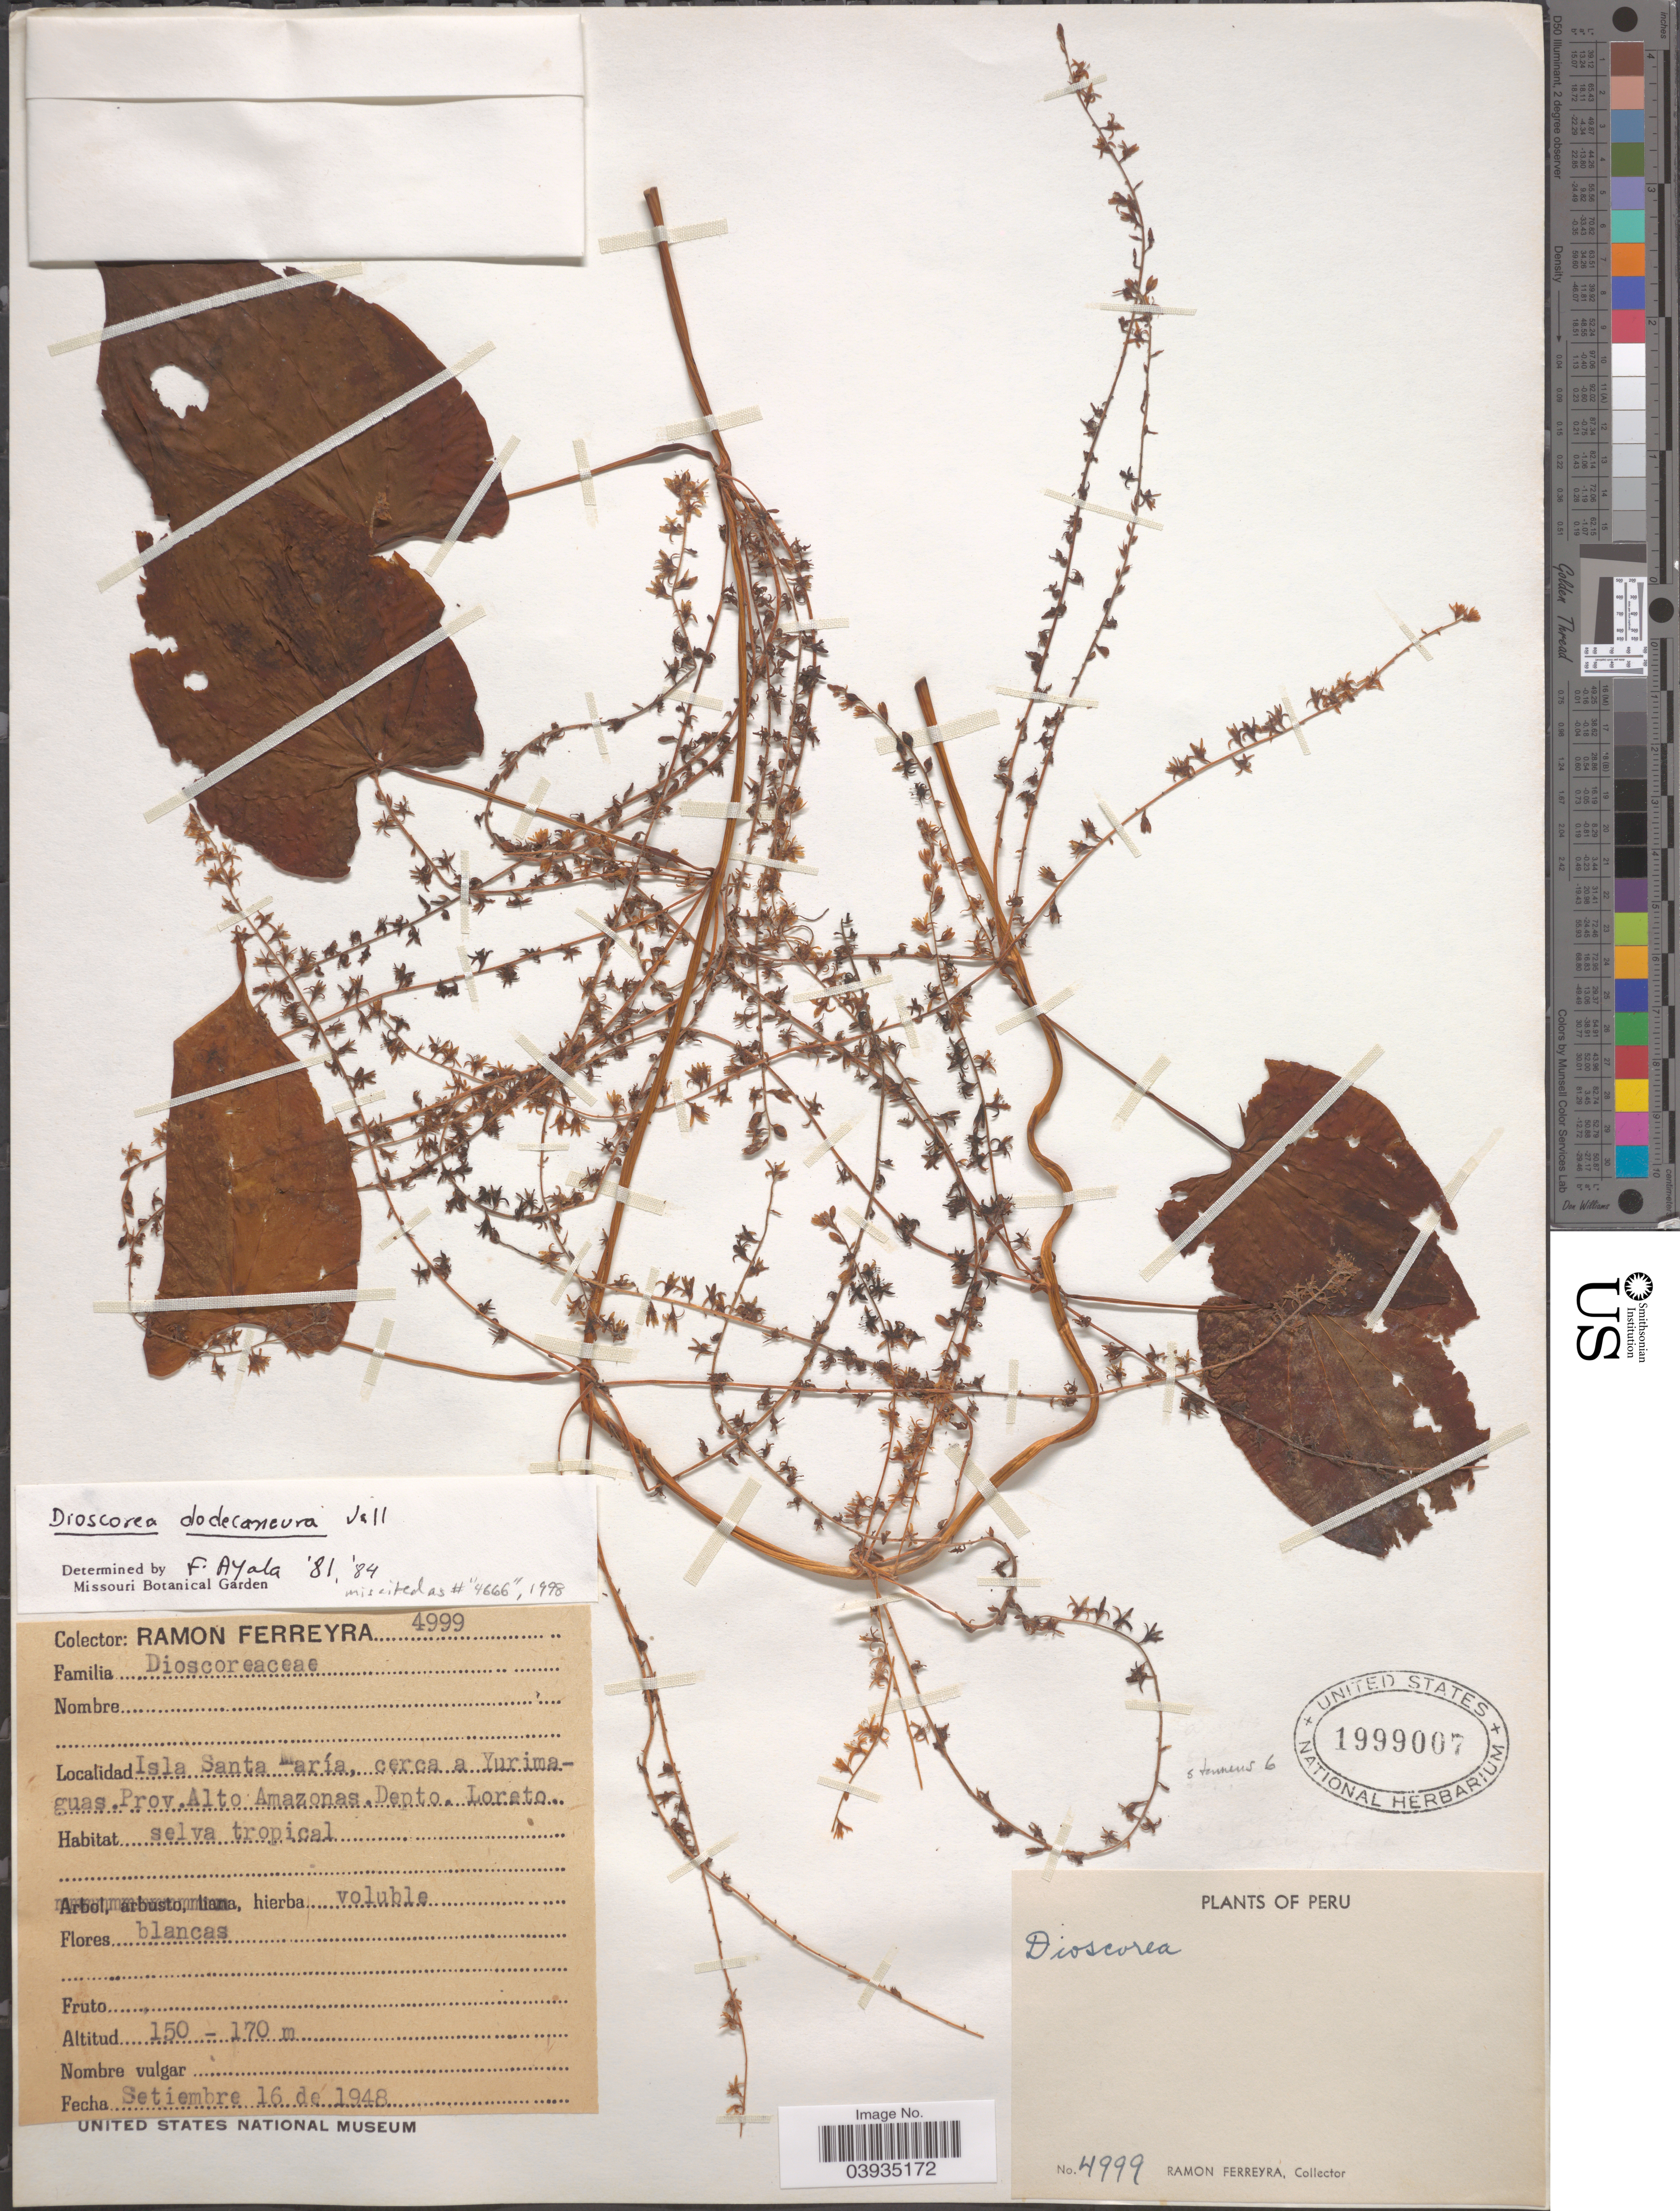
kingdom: Plantae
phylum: Tracheophyta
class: Liliopsida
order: Dioscoreales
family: Dioscoreaceae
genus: Dioscorea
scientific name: Dioscorea dodecaneura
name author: Vell.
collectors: R. A. Ferreyra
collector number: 4999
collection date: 1948-09-16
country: Peru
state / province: Loreto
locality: Isla Santa María, cerca a Yurimaguas. Prov. Alto Amazonas, Depto. Loreto.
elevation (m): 150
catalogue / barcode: US 1999007